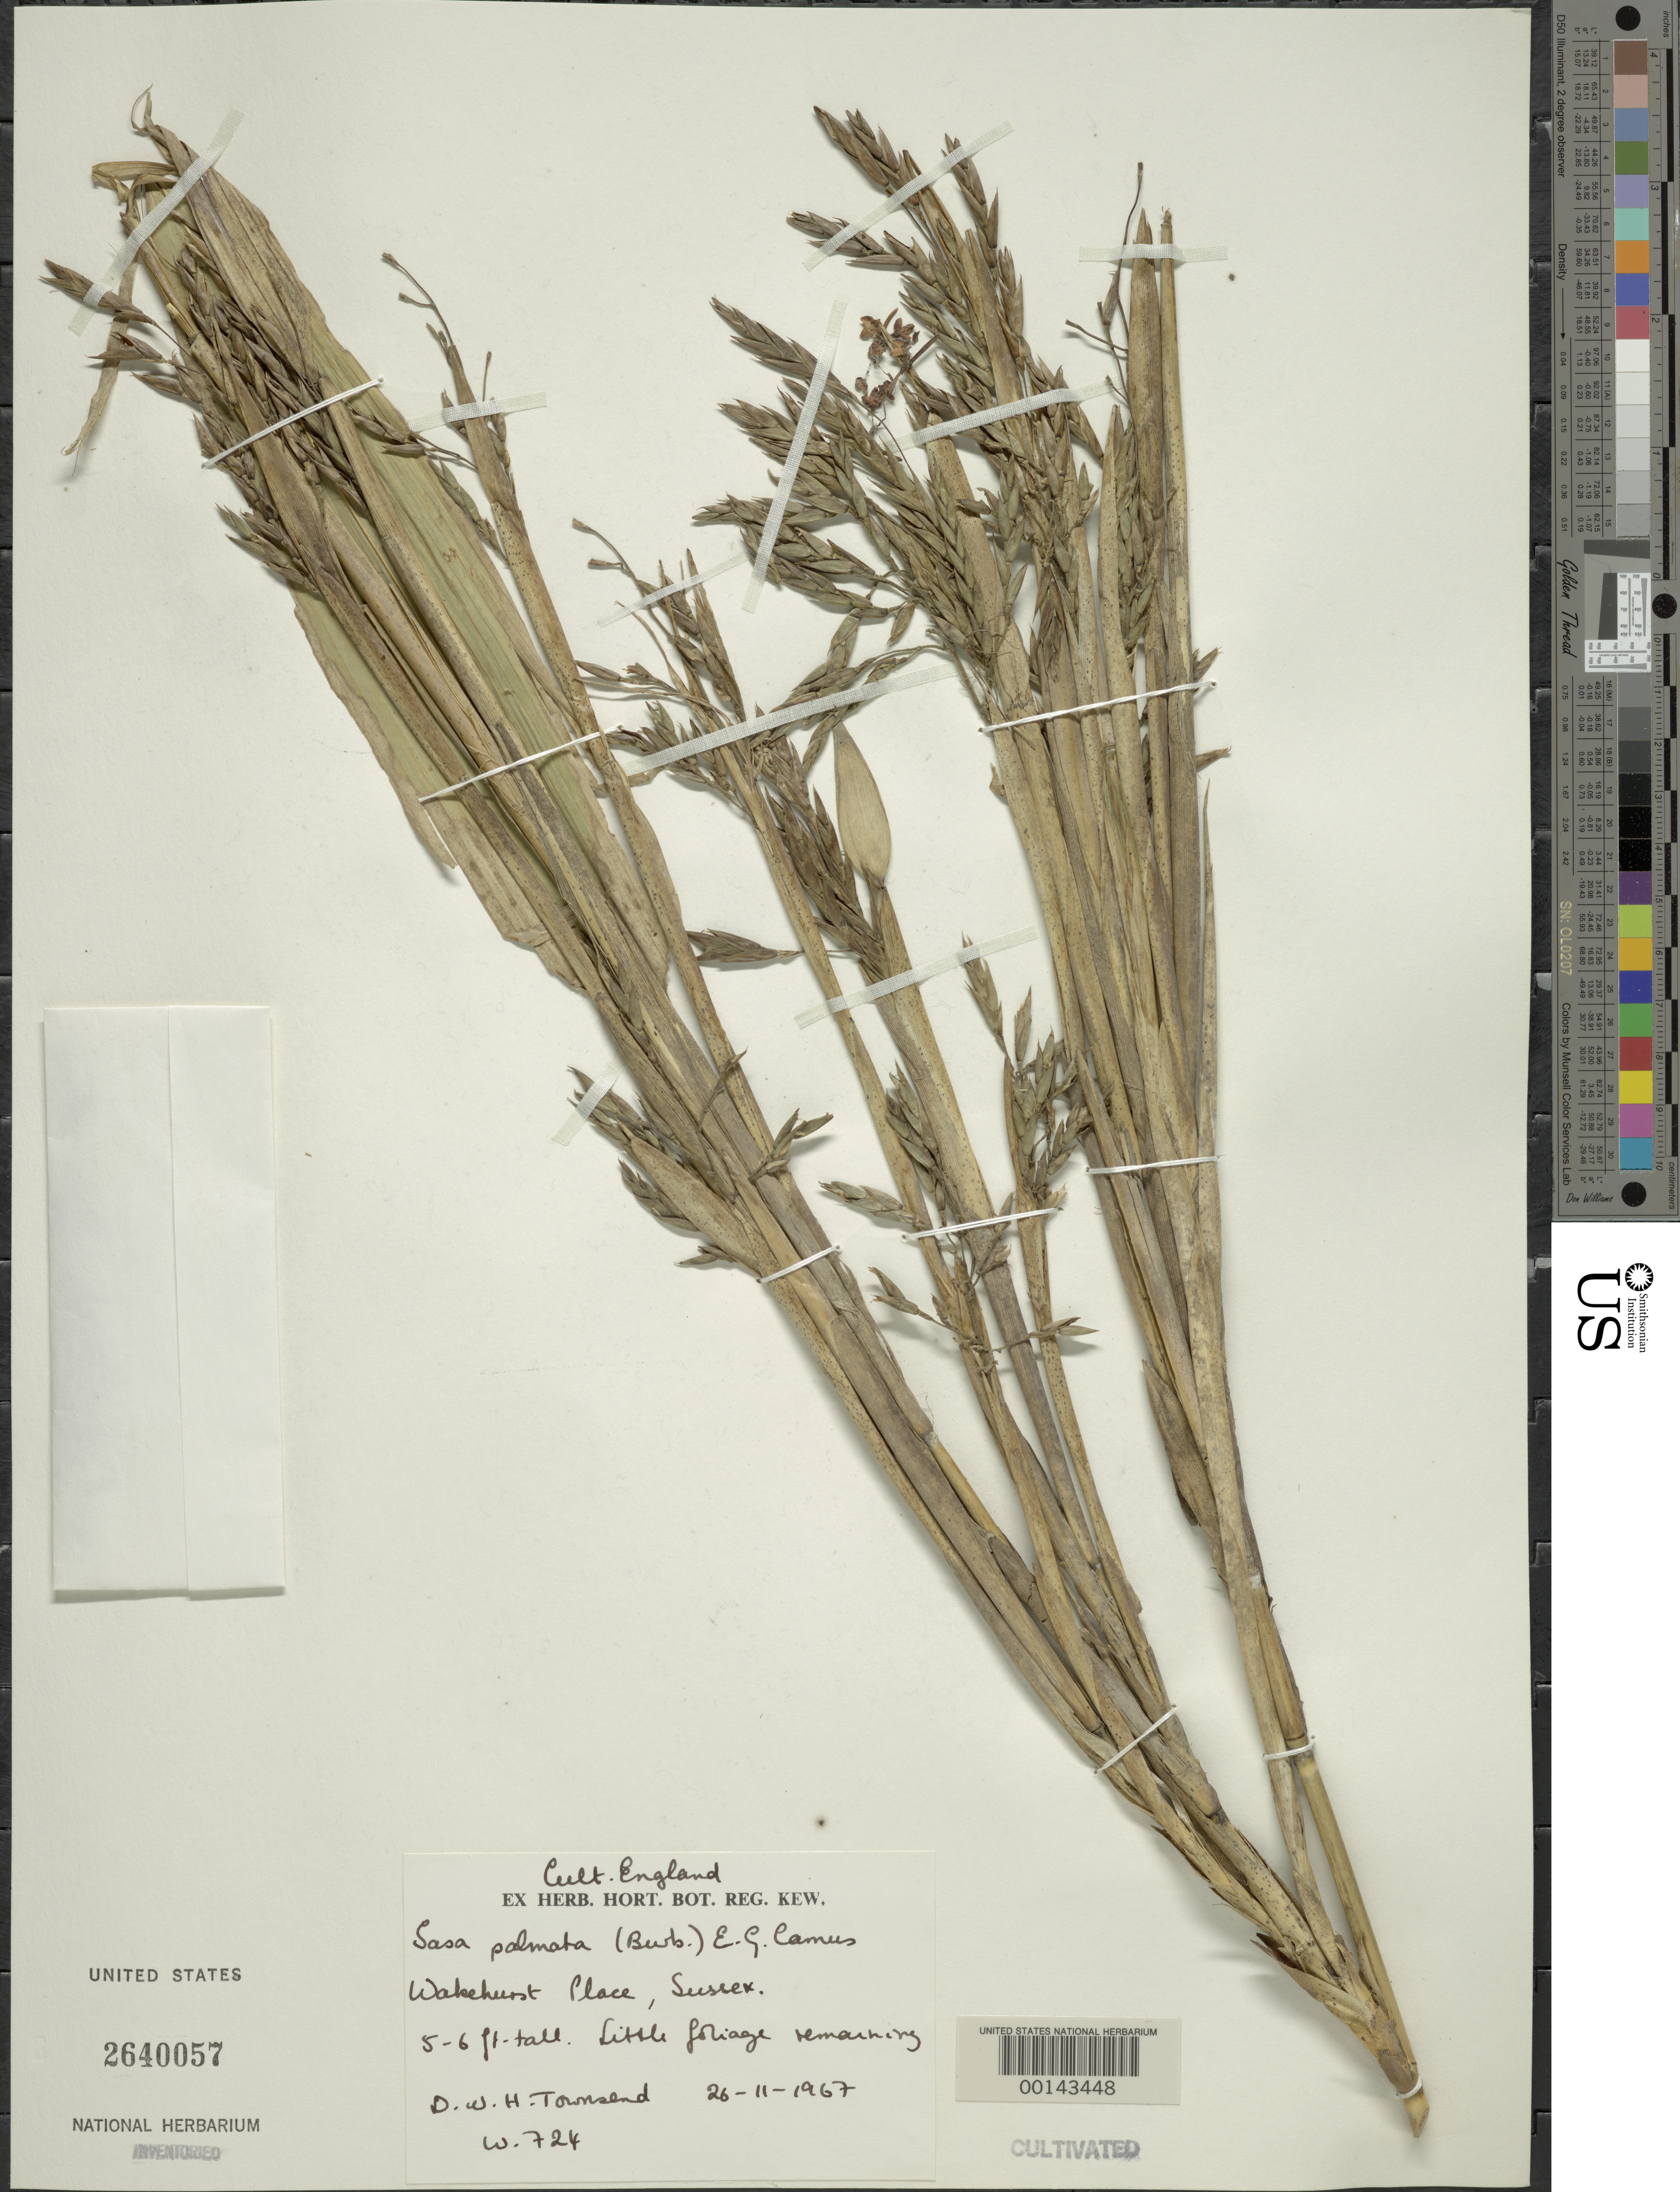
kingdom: Plantae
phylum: Tracheophyta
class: Liliopsida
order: Poales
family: Poaceae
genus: Sasa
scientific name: Sasa palmata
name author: (hort. ex Burb.) E.G. Camus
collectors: D. W. H. Townsend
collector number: W 724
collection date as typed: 26 Nov 1967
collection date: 1967-11-26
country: United Kingdom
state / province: England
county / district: East Sussex / West Sussex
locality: Sussex, Wakehurst Place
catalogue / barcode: US 2640057